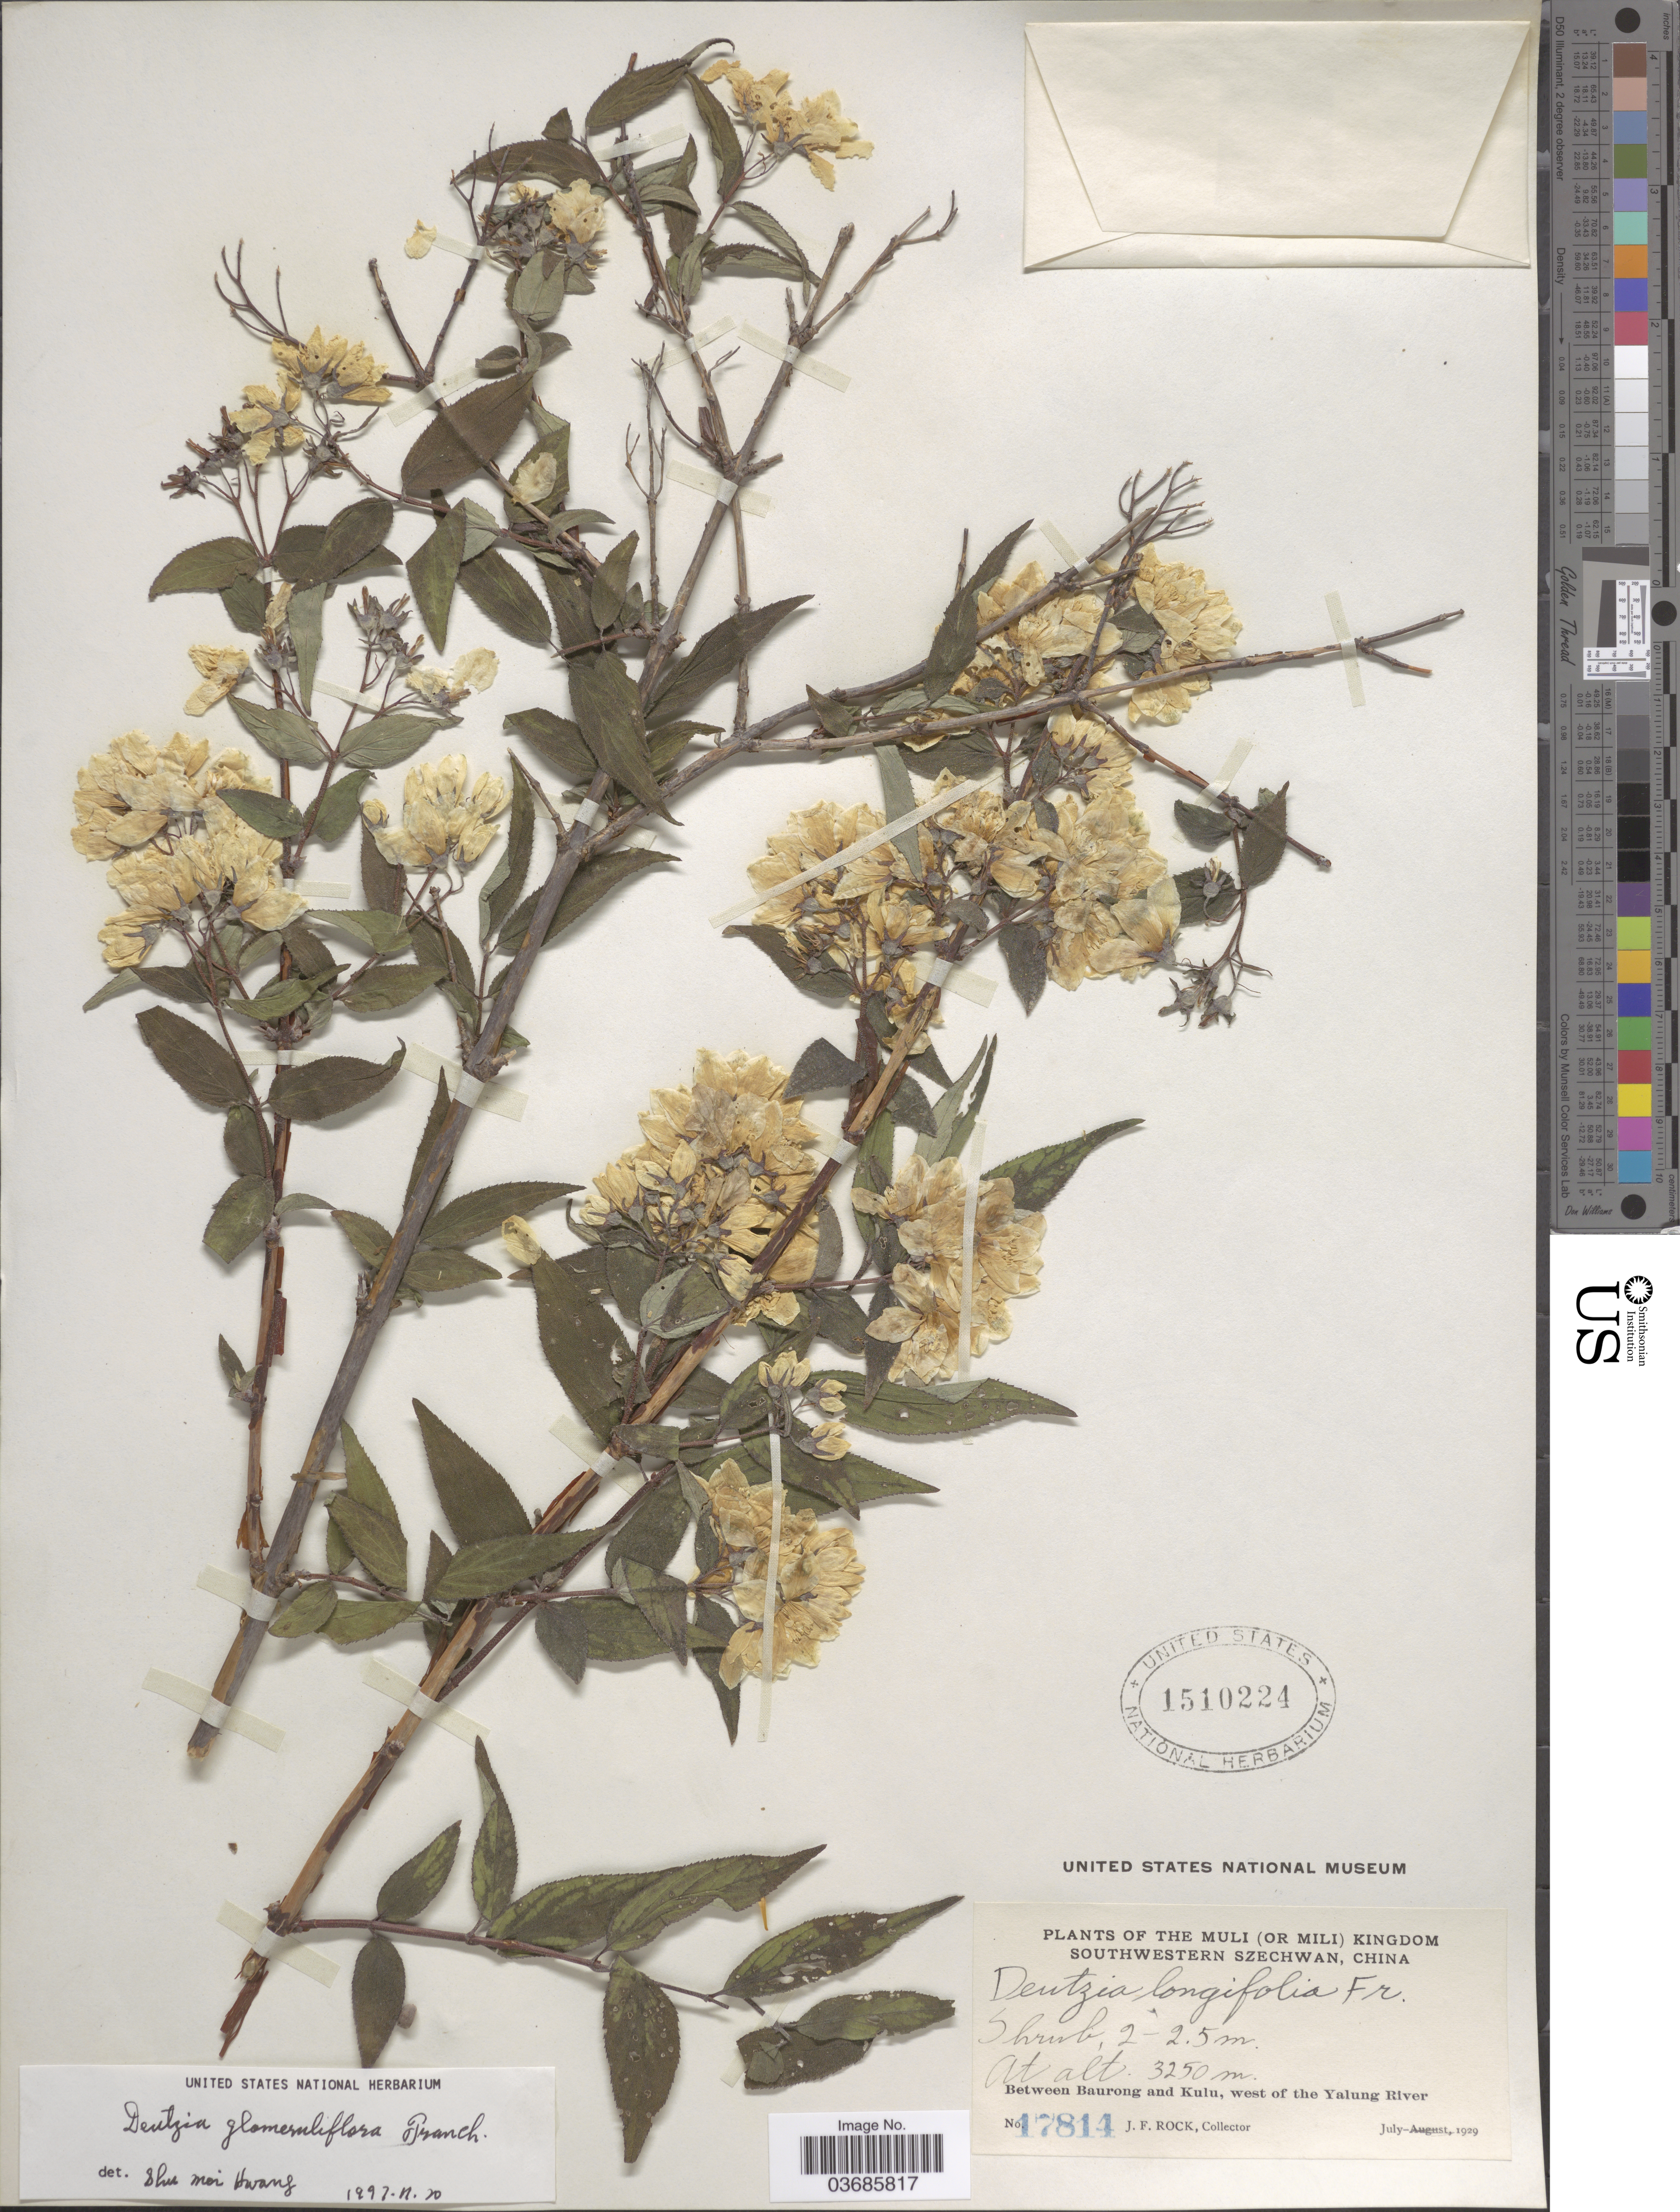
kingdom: Plantae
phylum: Tracheophyta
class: Magnoliopsida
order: Cornales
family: Hydrangeaceae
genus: Deutzia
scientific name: Deutzia glomeruliflora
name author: Franch.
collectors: J. Rock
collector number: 17814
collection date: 1929-07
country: China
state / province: Sichuan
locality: Muli (or Mili) Kingdom, Southwestern Szechuan. Between Baurong and Kulu, west of the Yalung River.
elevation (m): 3250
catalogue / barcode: US 1510224